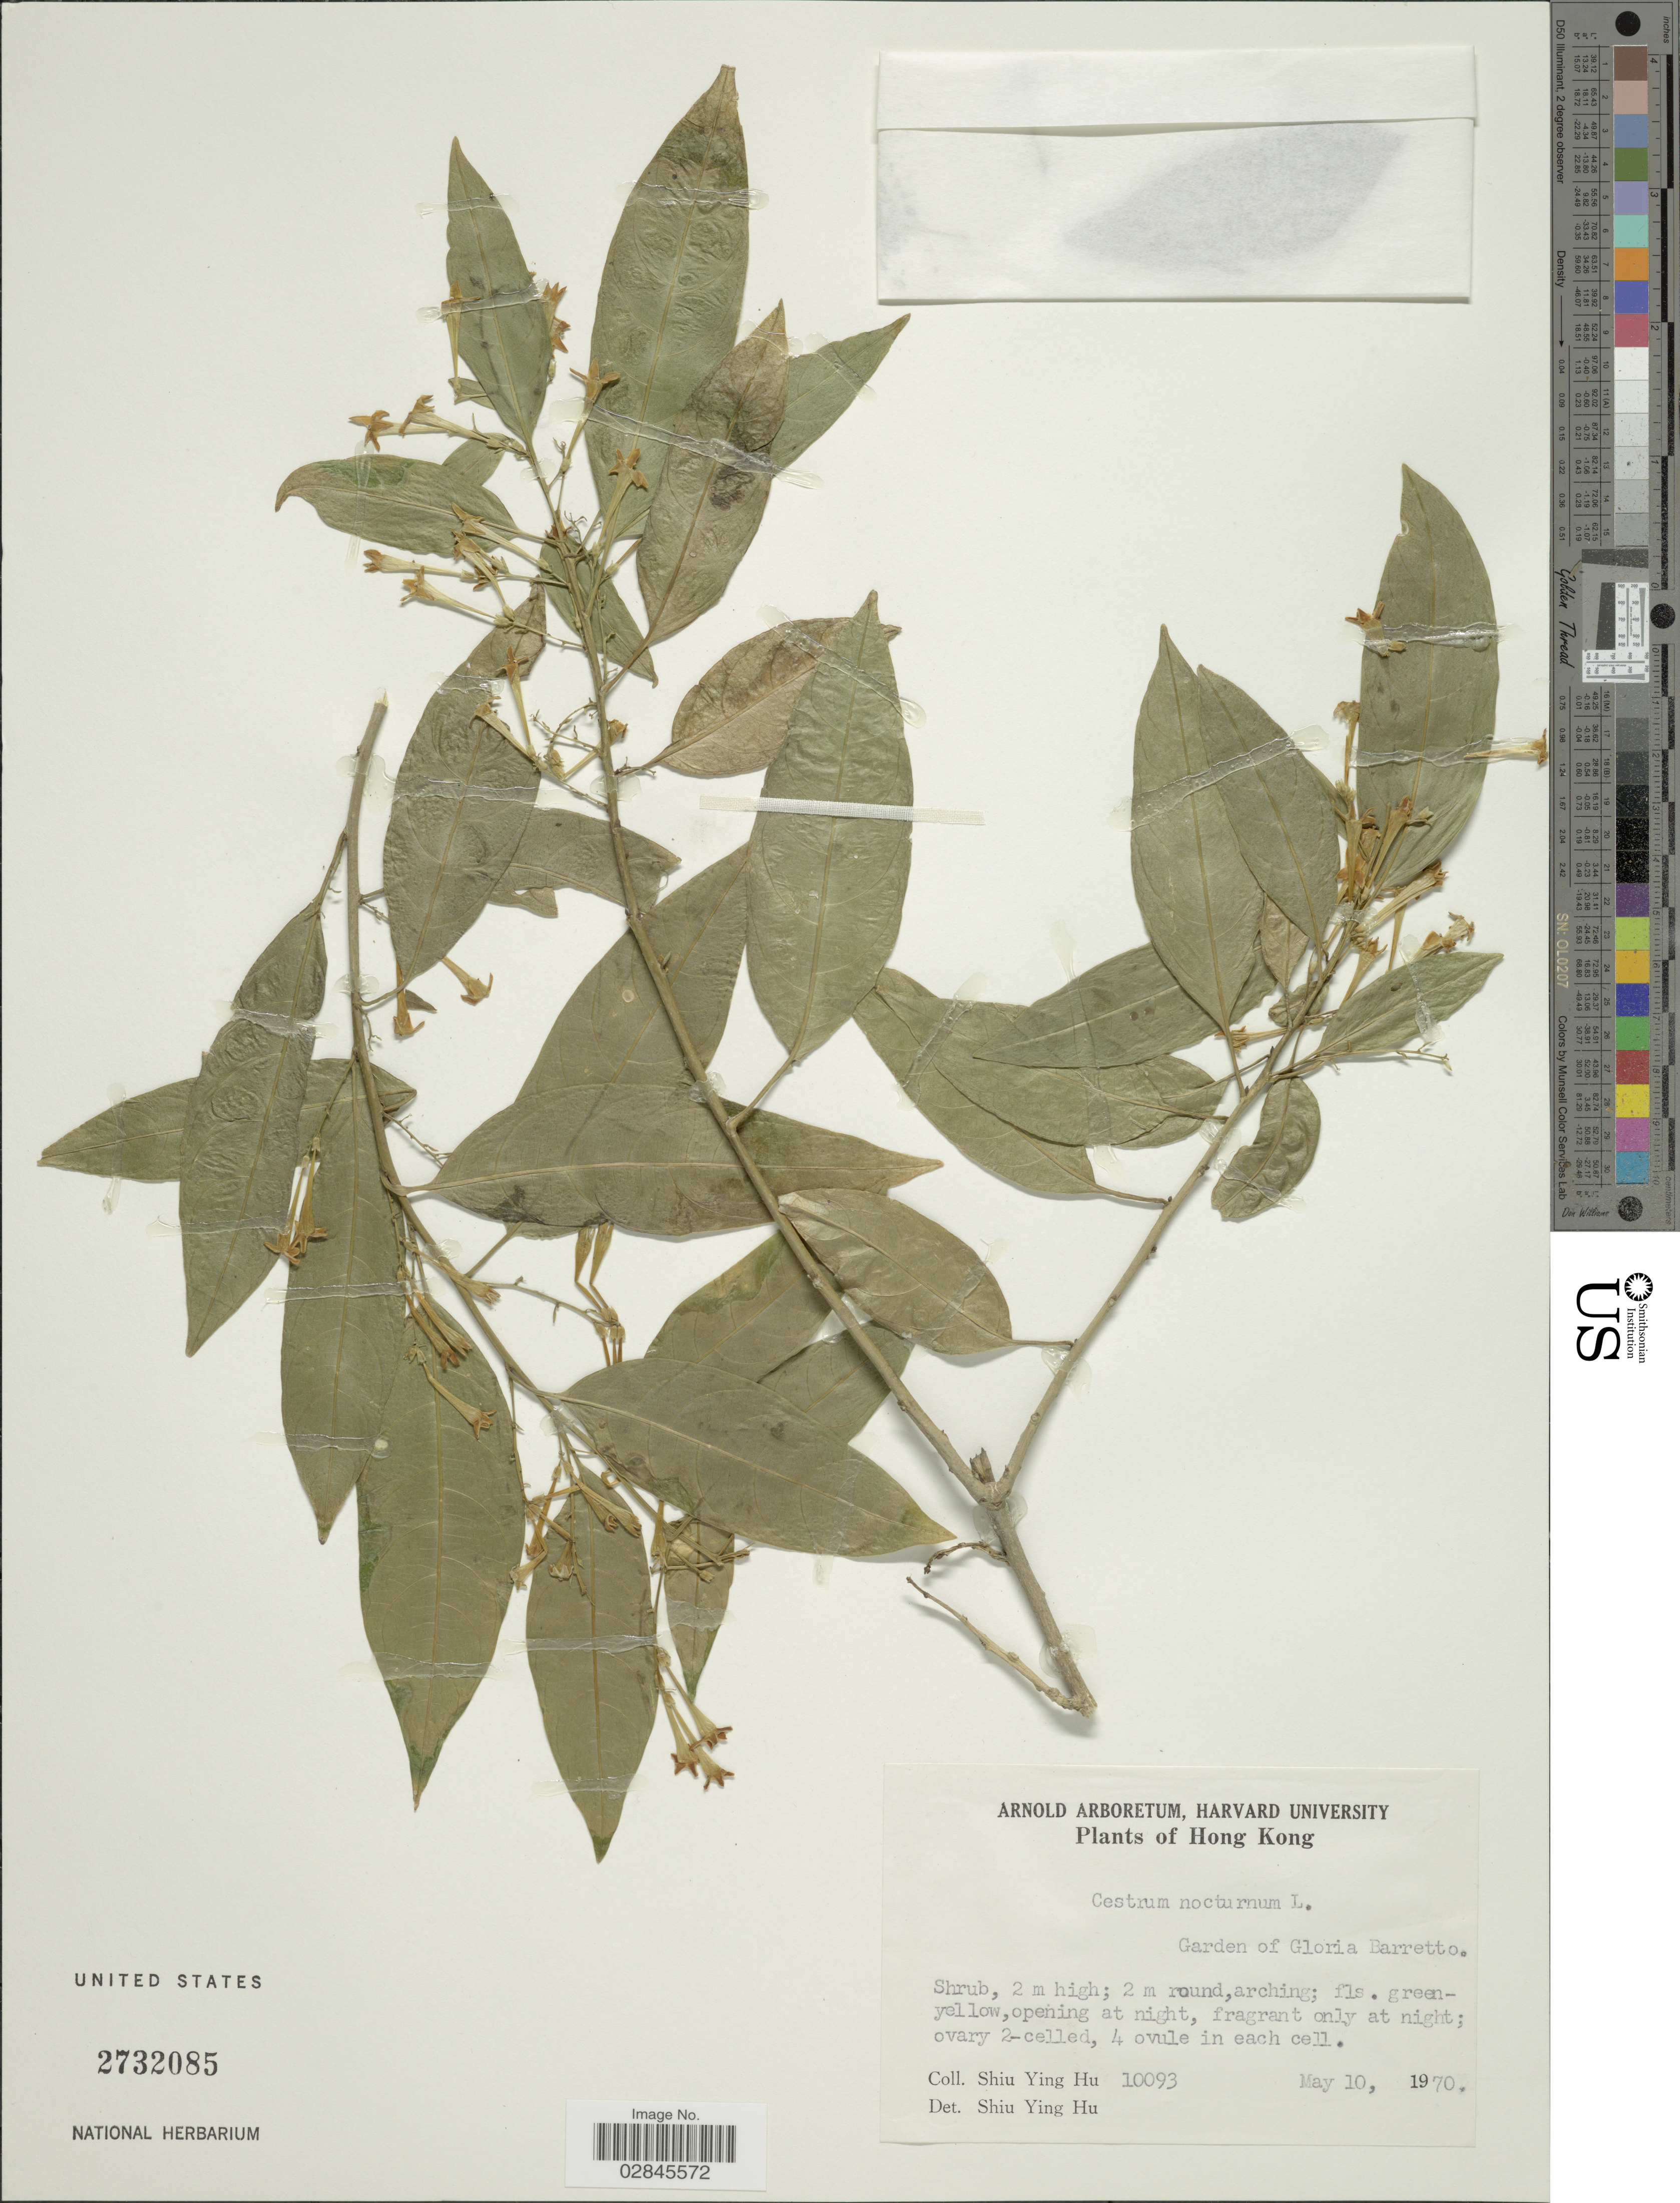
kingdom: Plantae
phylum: Tracheophyta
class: Magnoliopsida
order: Solanales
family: Solanaceae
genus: Cestrum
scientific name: Cestrum nocturnum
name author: L.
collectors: S. Y. Hu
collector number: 10093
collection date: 1970-05-10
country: China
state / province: Hong Kong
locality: Garden of Gloria Barretto.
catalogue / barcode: US 2732085